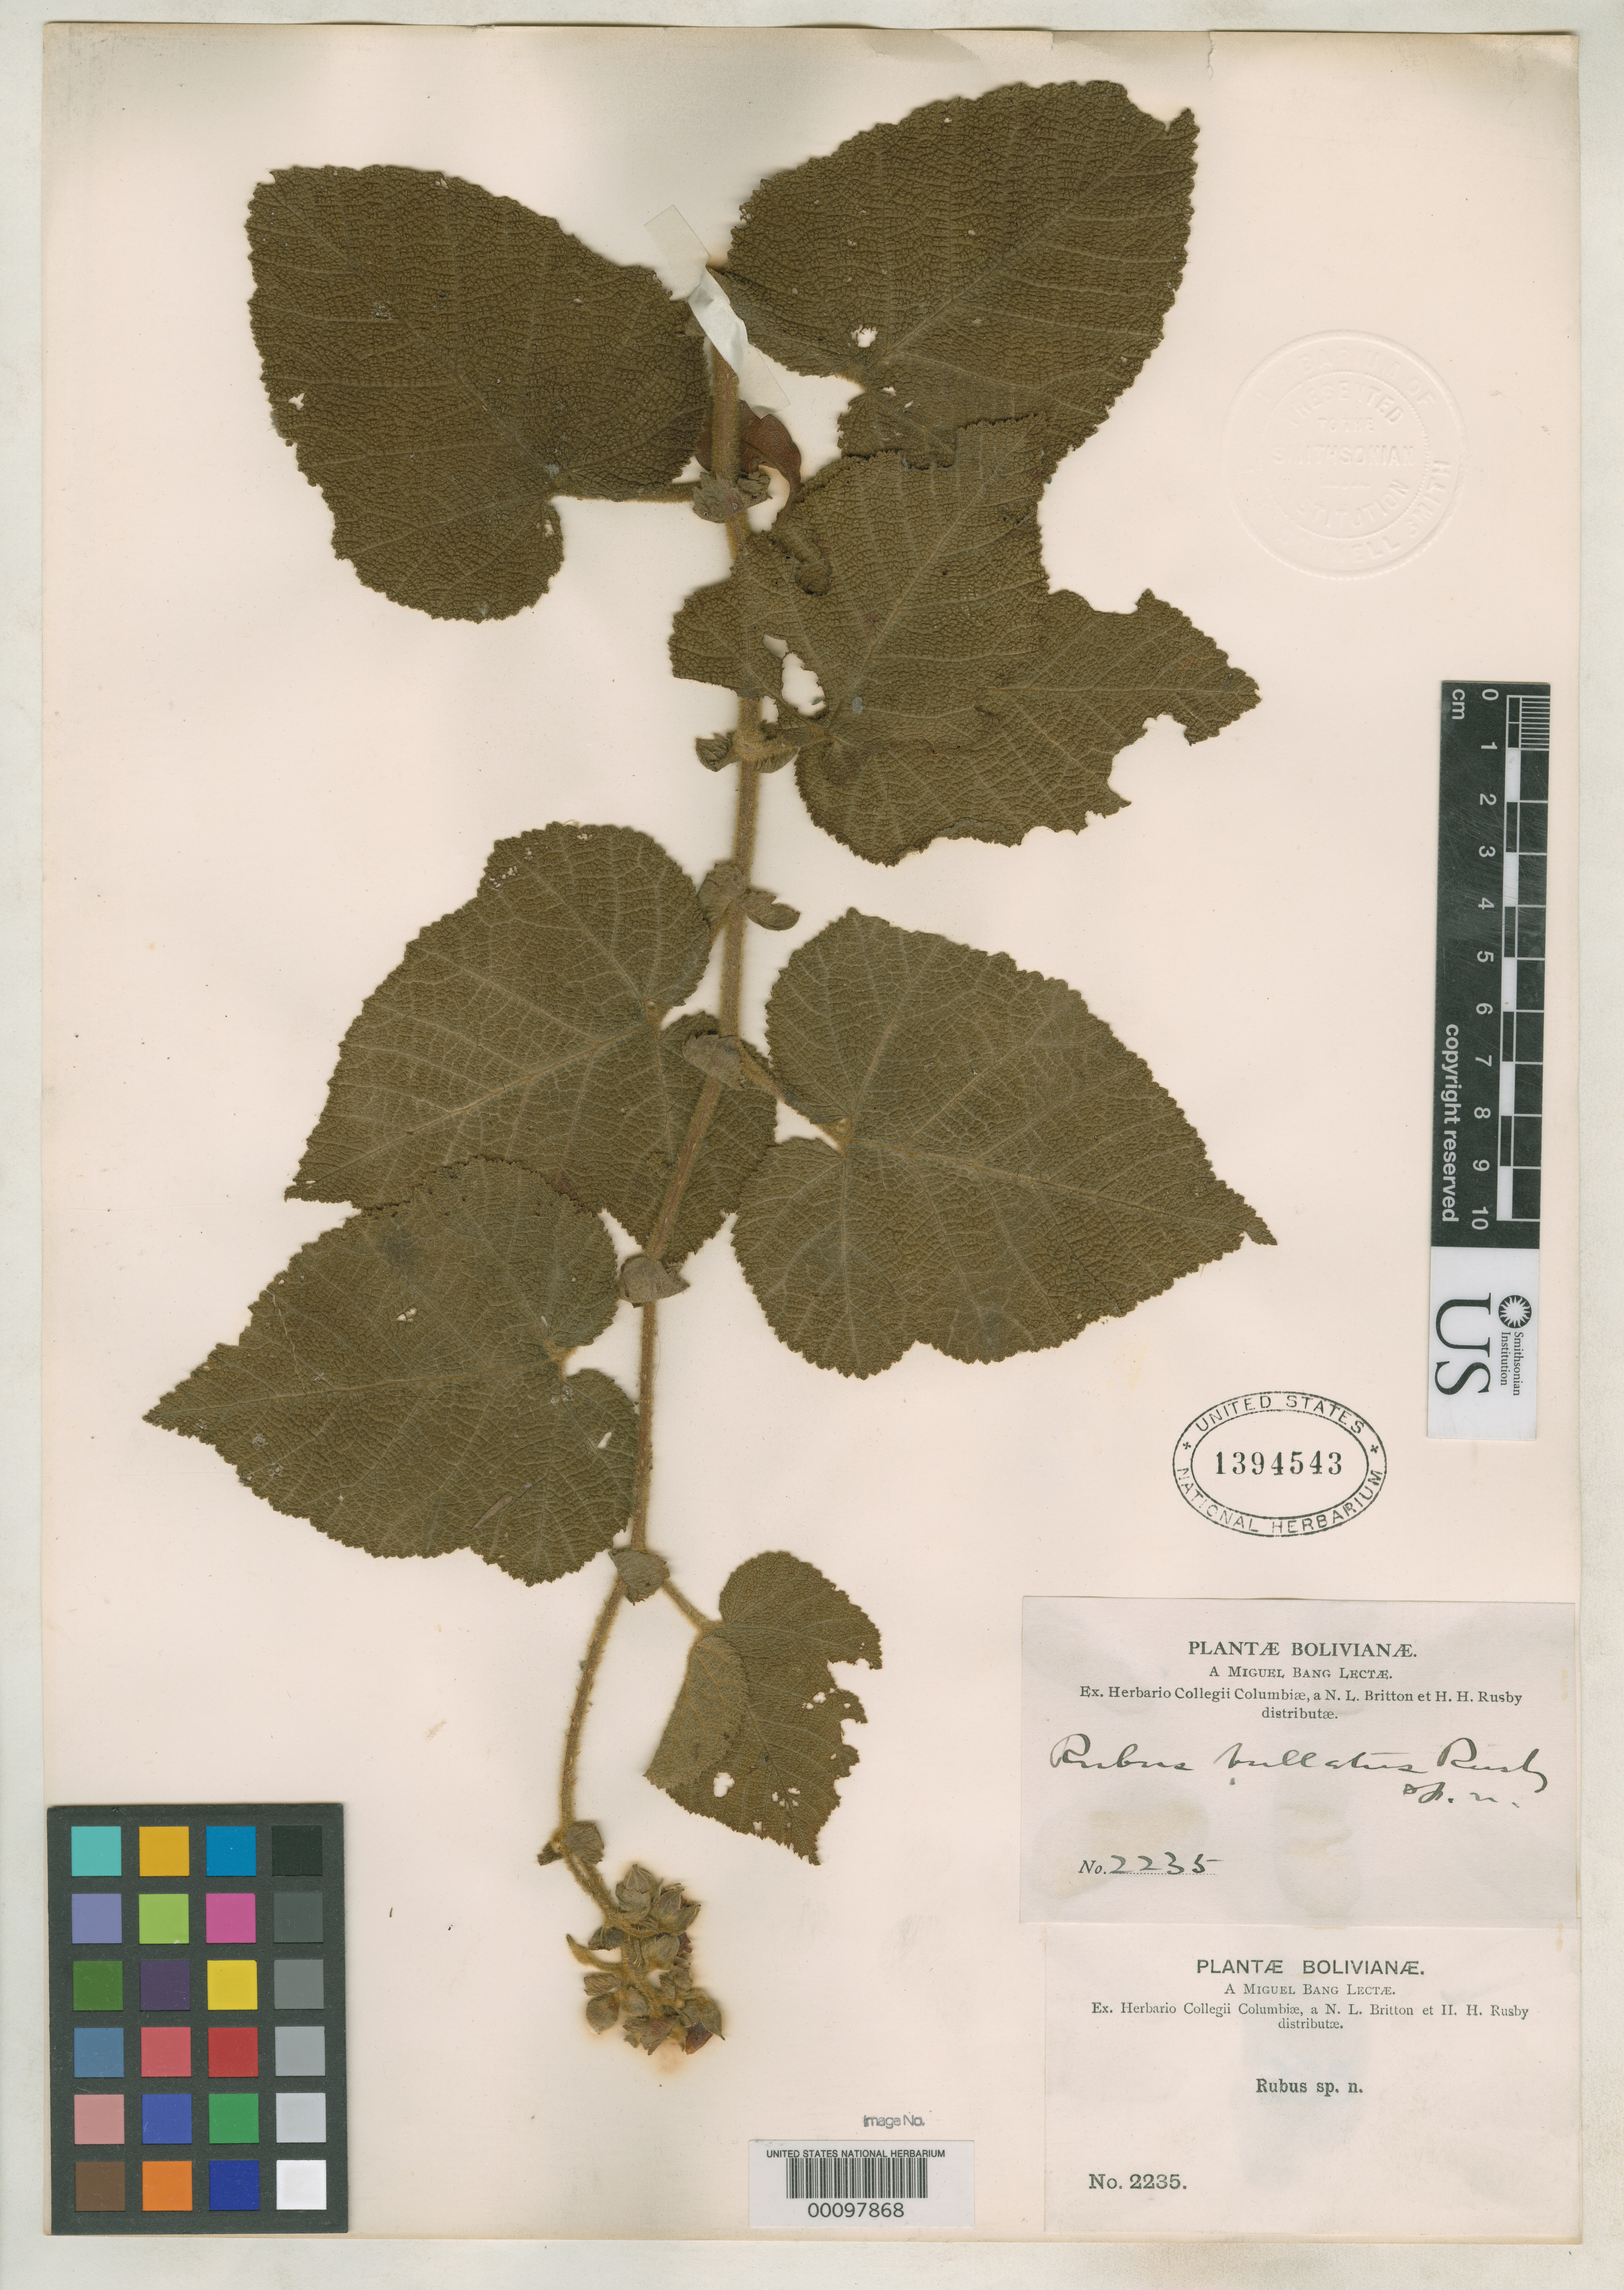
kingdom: Plantae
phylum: Tracheophyta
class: Magnoliopsida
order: Rosales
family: Rosaceae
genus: Rubus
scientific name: Rubus bullatus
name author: Rusby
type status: Isotype; Syntype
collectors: M. Bang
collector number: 2235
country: Bolivia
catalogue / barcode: US 1394543